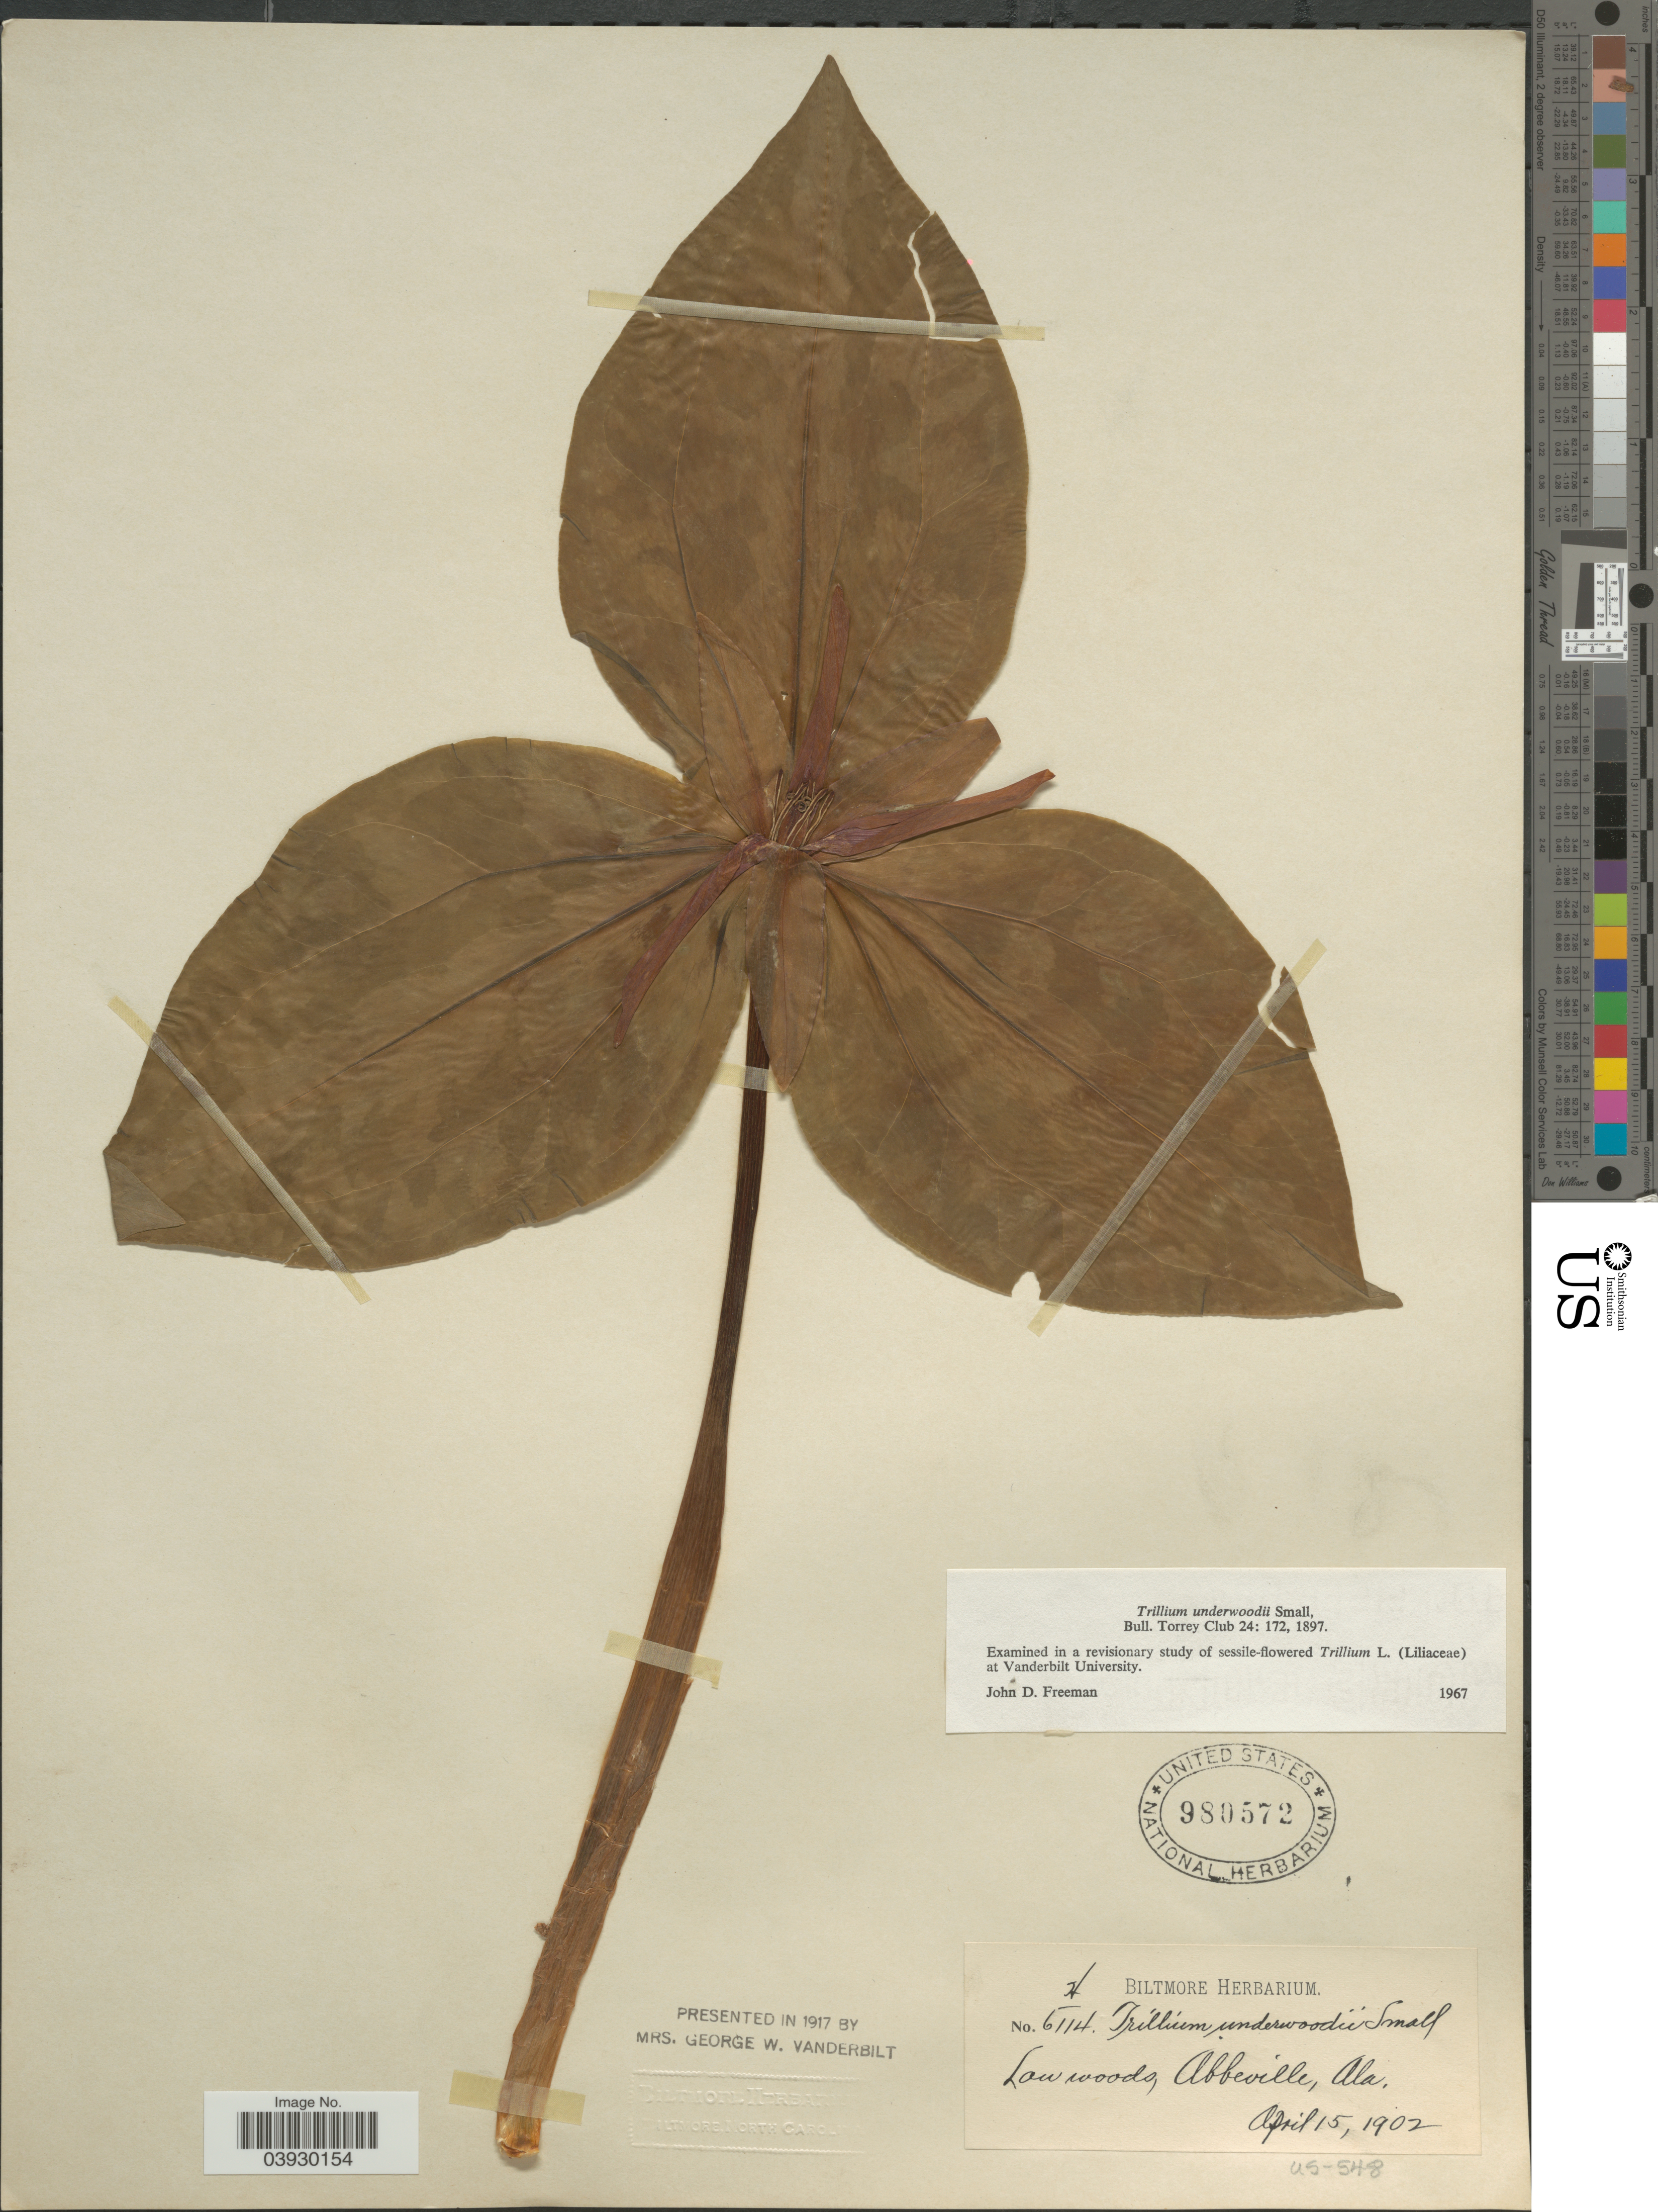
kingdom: Plantae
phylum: Tracheophyta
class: Liliopsida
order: Liliales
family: Melanthiaceae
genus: Trillium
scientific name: Trillium underwoodii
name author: Small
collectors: ex herb. Biltmore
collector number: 6114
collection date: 1902-04-15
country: United States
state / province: Alabama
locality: Abbeville.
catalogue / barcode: US 980572